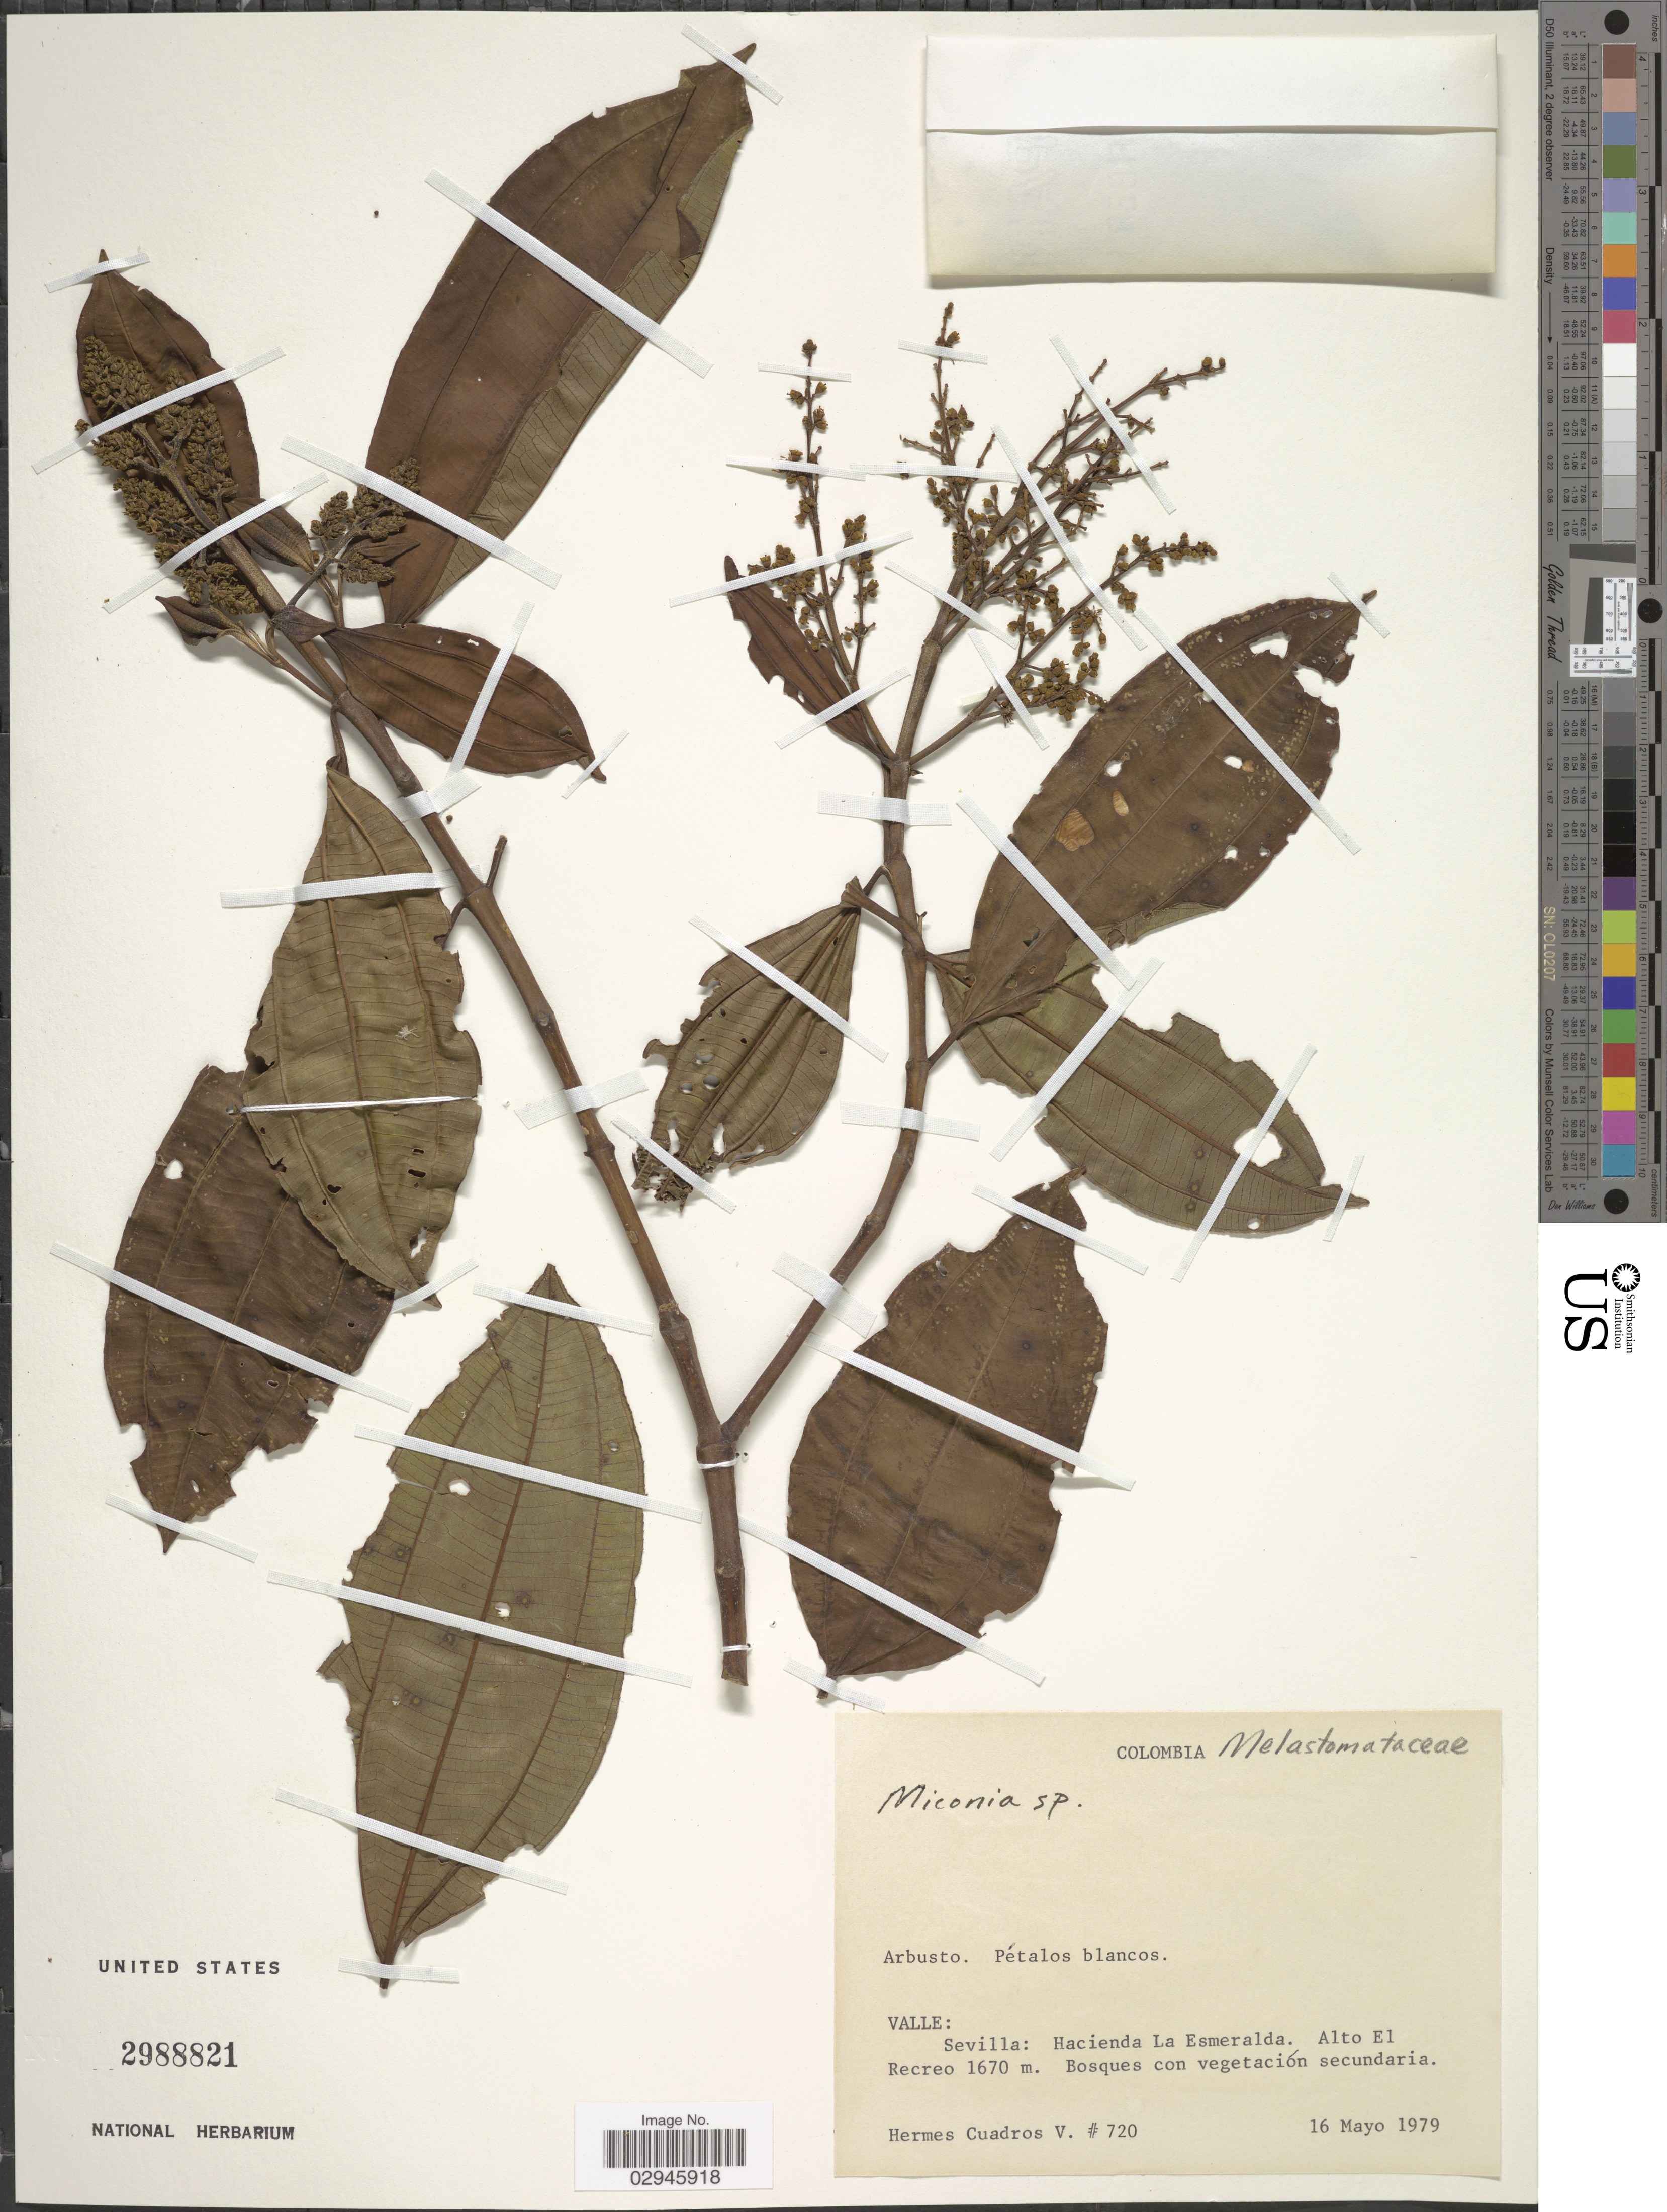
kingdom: Plantae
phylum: Tracheophyta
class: Magnoliopsida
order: Myrtales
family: Melastomataceae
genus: Miconia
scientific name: Miconia sp.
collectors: H. Cuadros V.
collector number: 720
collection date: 1979-05-16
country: Colombia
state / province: Valle del Cauca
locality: Valle: Sevilla: Hacienda La Esmerelda. Alto El Recreo.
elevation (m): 1670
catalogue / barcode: US 2988821